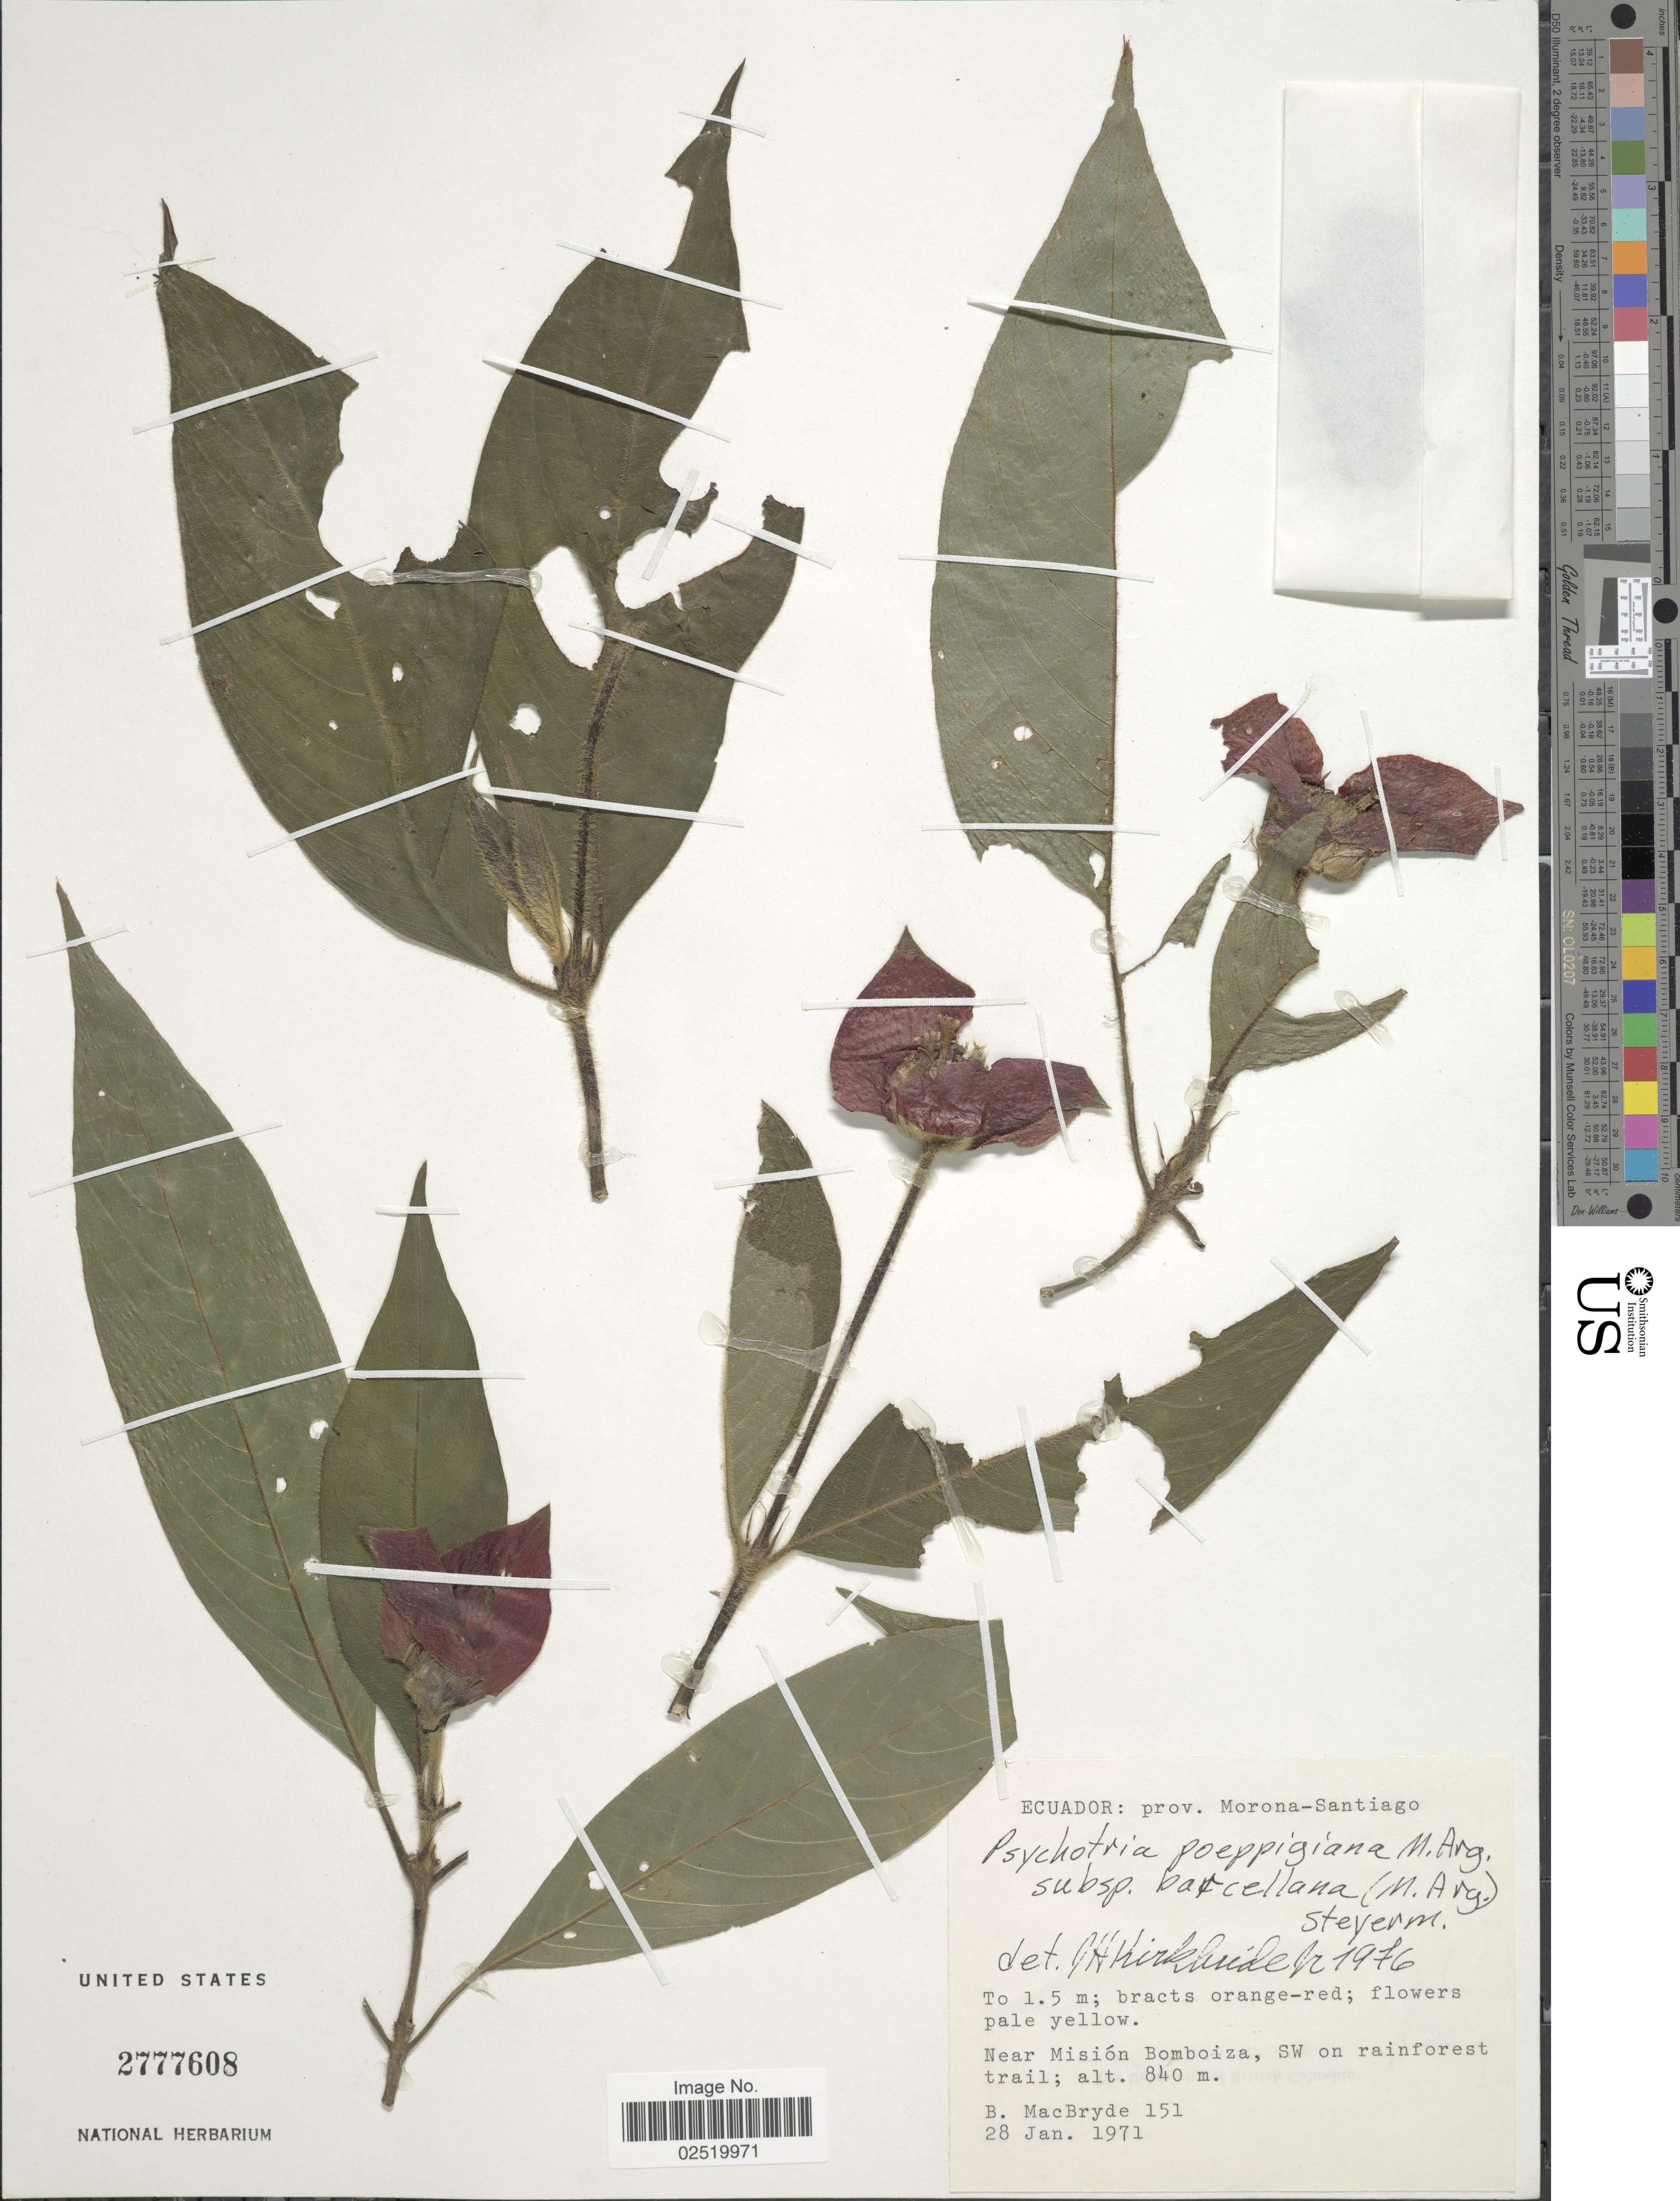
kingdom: Plantae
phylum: Tracheophyta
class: Magnoliopsida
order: Gentianales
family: Rubiaceae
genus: Psychotria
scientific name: Psychotria poeppigiana subsp. barcellana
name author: (Müll. Arg.) Steyerm.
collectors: B. MacBryde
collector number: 151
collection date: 1971-01-28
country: Ecuador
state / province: Morona-Santiago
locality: Near Mision Bomboiza, SW on rainforest trail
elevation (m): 840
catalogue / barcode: US 2777608